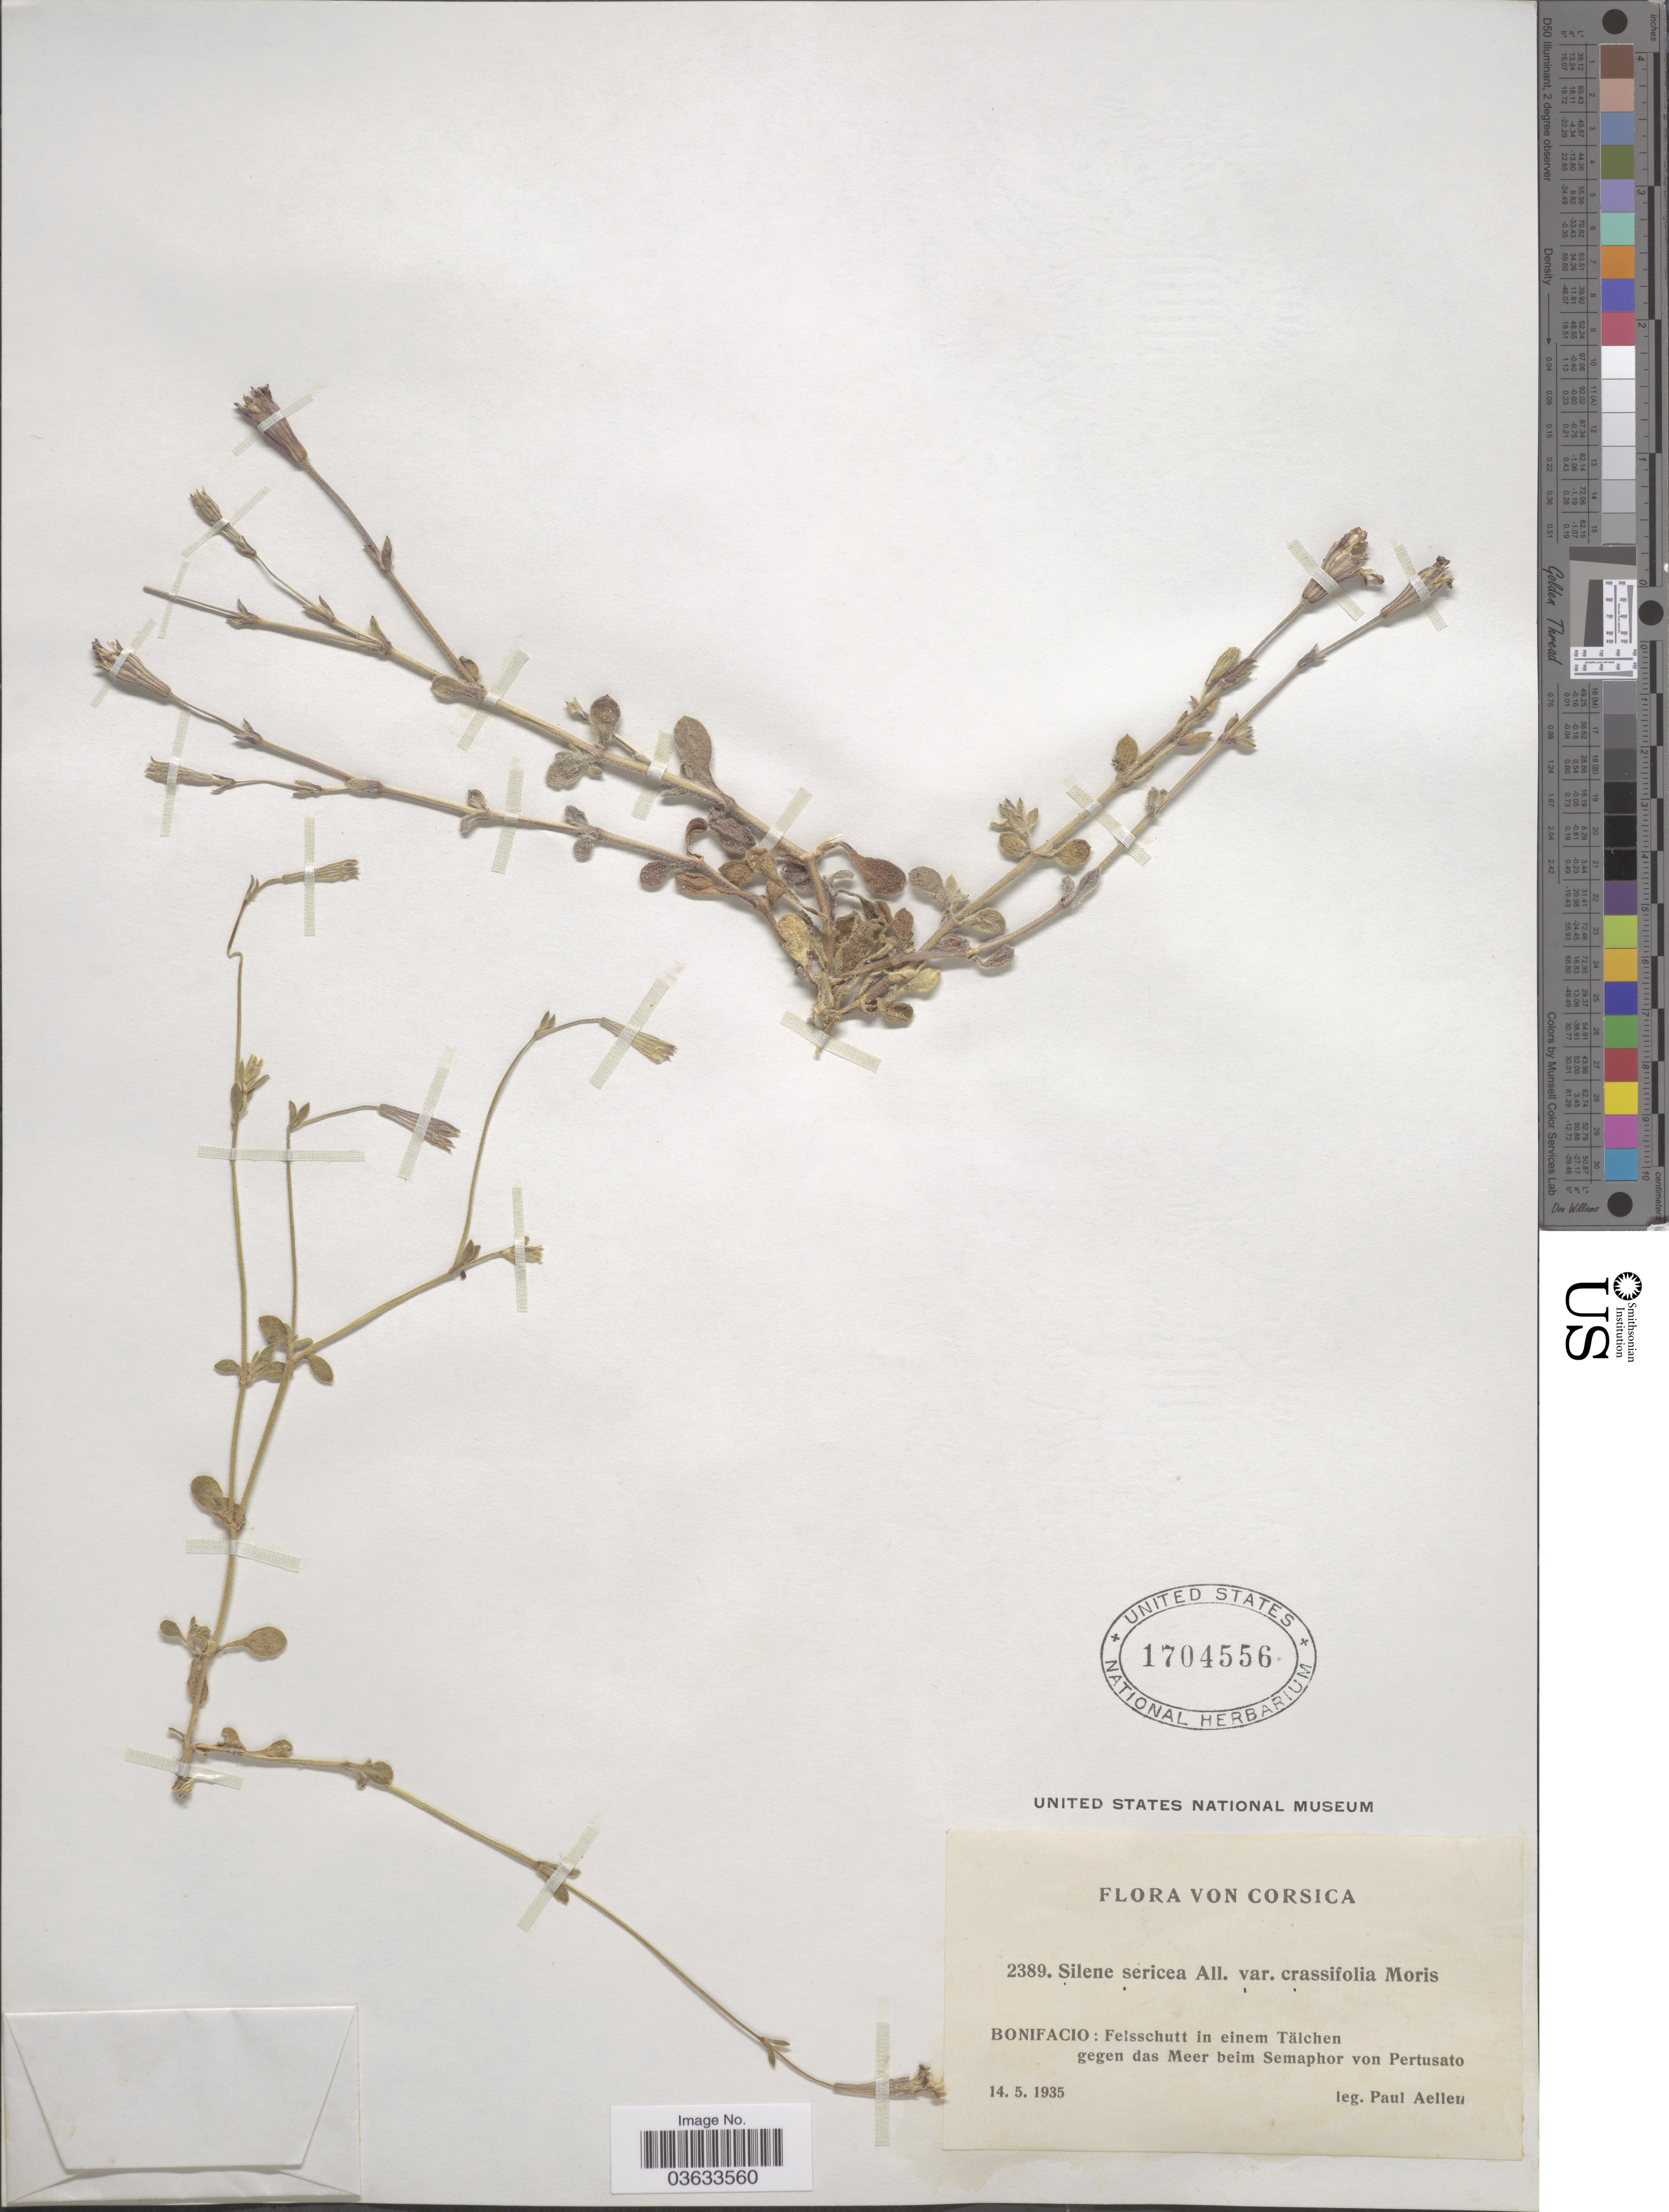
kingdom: Plantae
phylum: Tracheophyta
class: Magnoliopsida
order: Caryophyllales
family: Caryophyllaceae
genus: Silene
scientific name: Silene sericea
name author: All.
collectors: P. Aellen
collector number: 2389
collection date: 1935-05-14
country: France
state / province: Corsica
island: Corse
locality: Bonifacio: Felsschutt in einem Tälchen gegen das Meer beim Semaphor von Pertusato.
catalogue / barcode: US 1704556